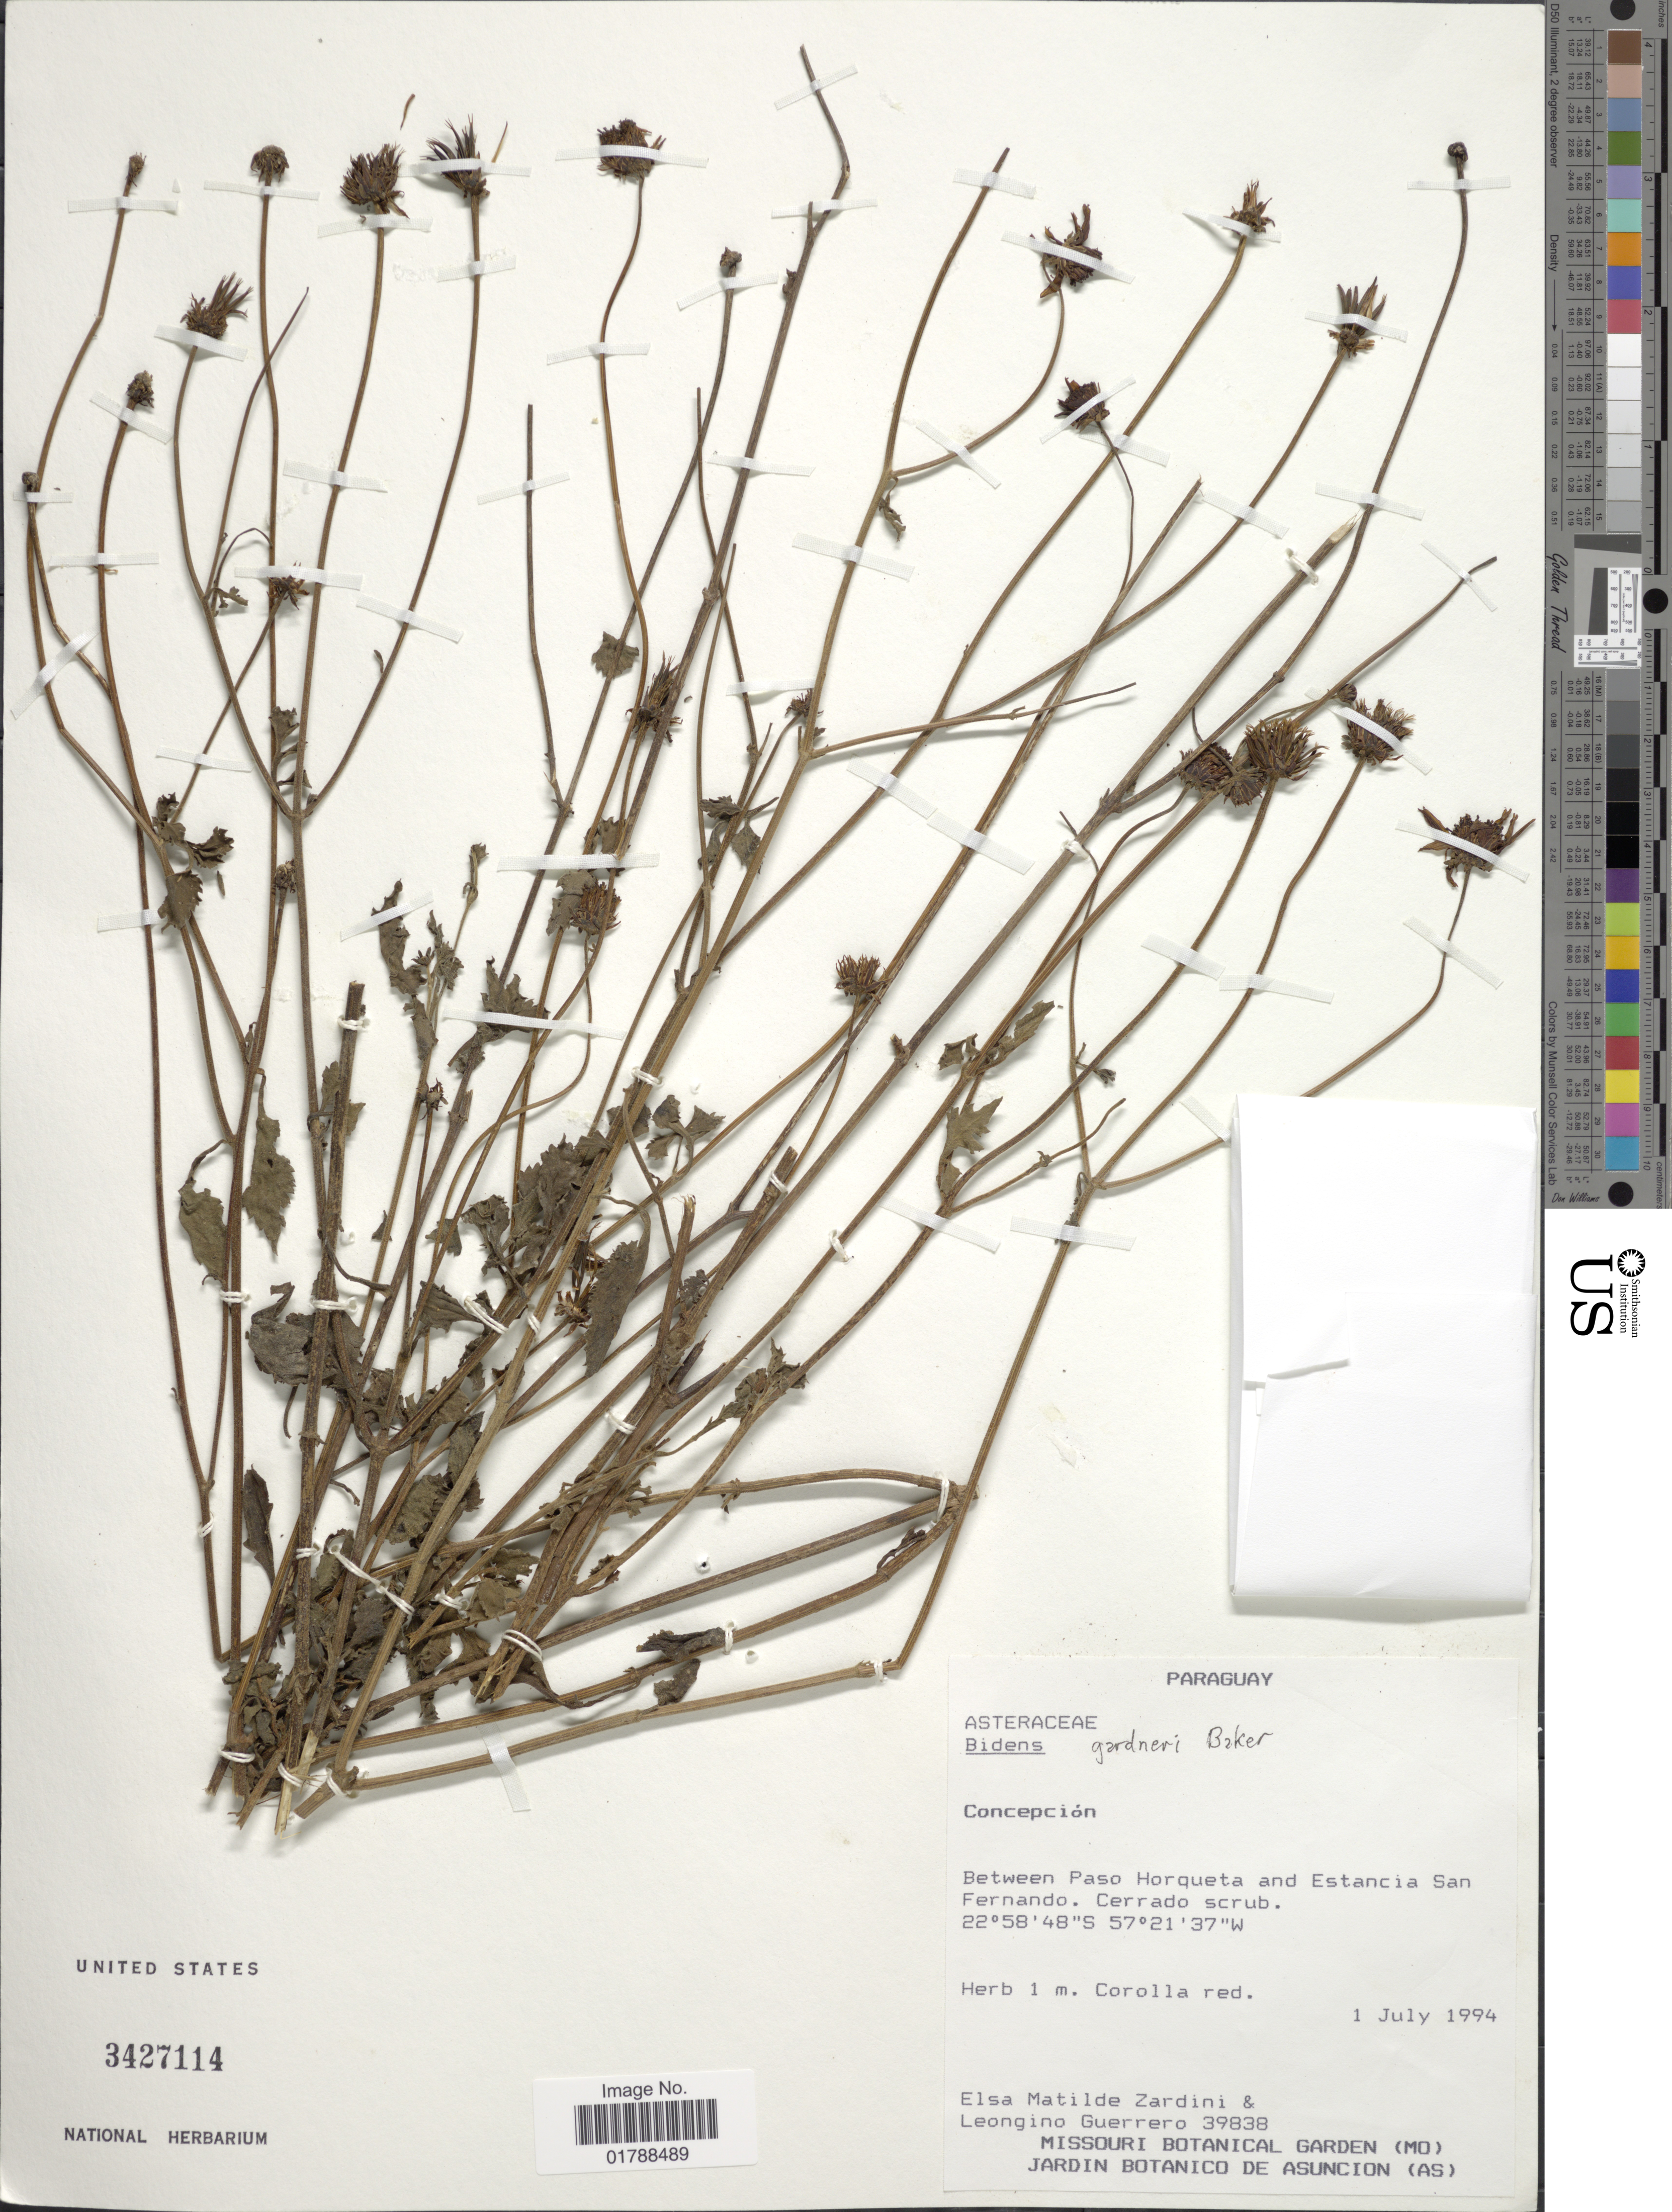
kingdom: Plantae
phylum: Tracheophyta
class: Magnoliopsida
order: Asterales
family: Asteraceae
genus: Bidens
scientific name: Bidens gardneri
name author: Baker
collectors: E. M. Zardini & L. Guerrero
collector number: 39838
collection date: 1994-07-01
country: Paraguay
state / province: Concepcion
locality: Between Paso Horqueta and Estancia San Fernando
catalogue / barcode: US 3427114